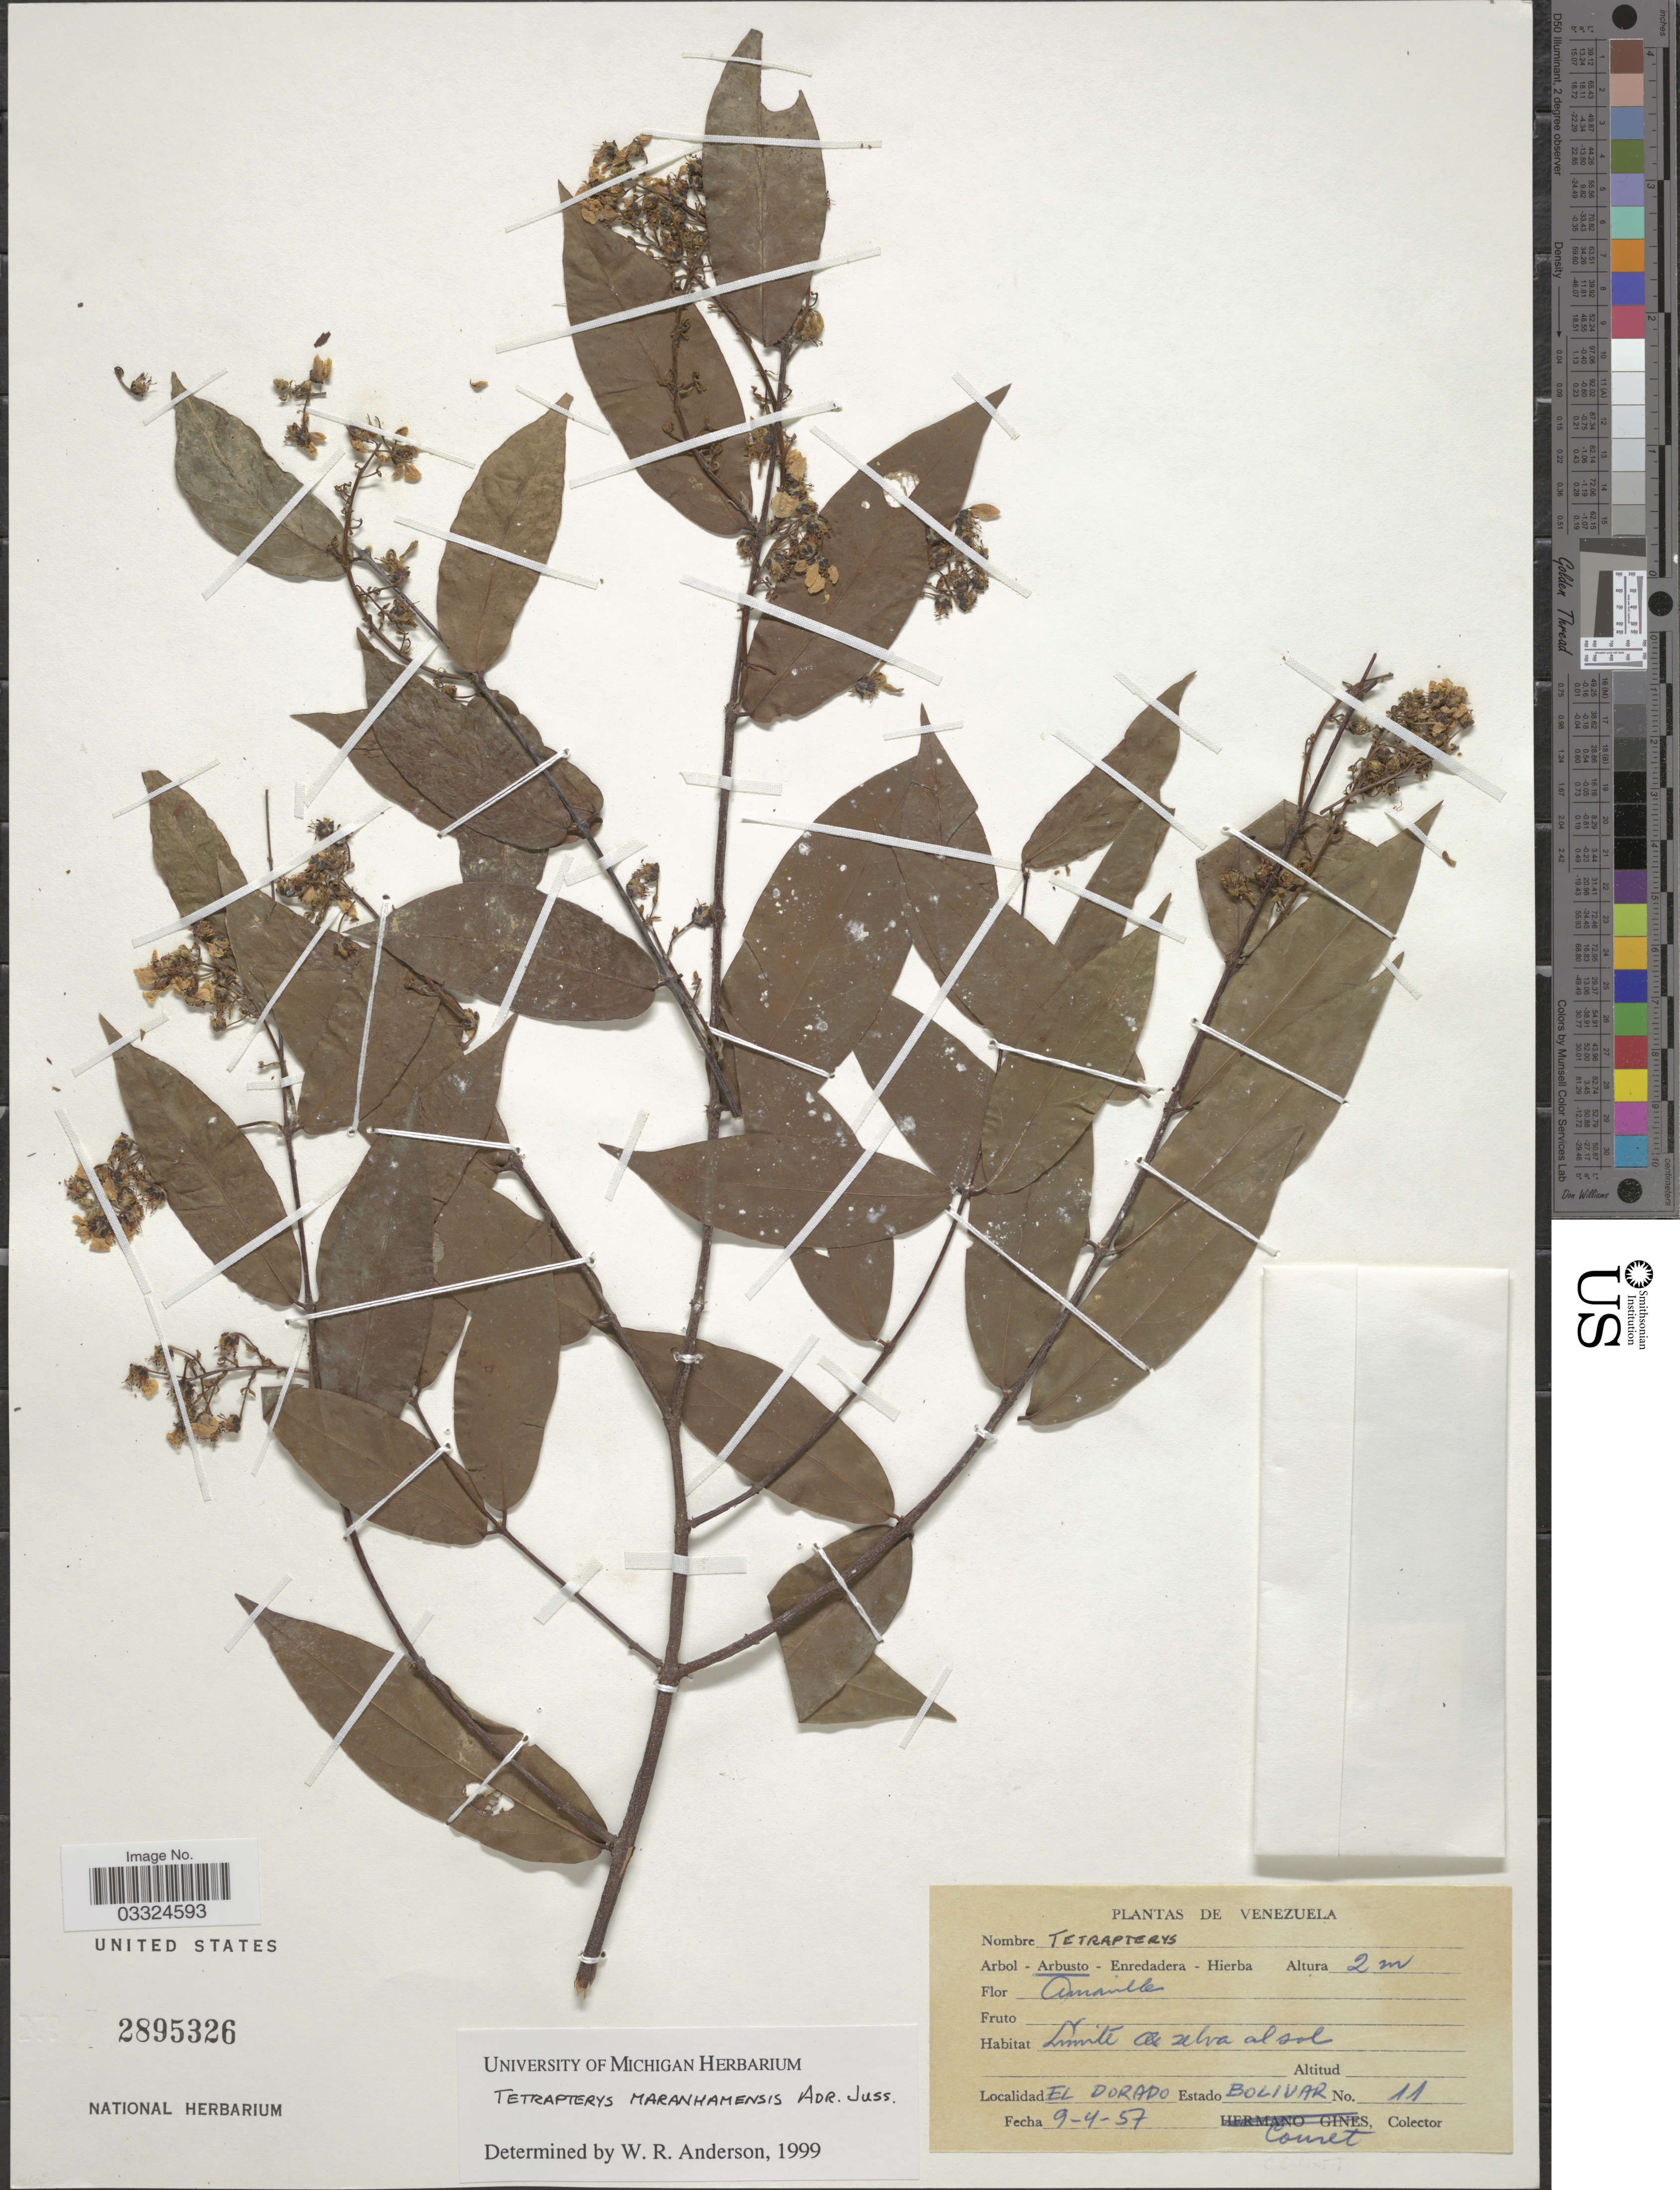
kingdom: Plantae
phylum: Tracheophyta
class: Magnoliopsida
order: Malpighiales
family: Malpighiaceae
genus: Glicophyllum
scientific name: Glicophyllum maranhamense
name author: (A. Juss.) R.F. Almeida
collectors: -. Couret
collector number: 11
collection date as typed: Transcribed d/m/y: 9/4/57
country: Venezuela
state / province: Bolivar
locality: El Dorado.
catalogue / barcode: US 2895326